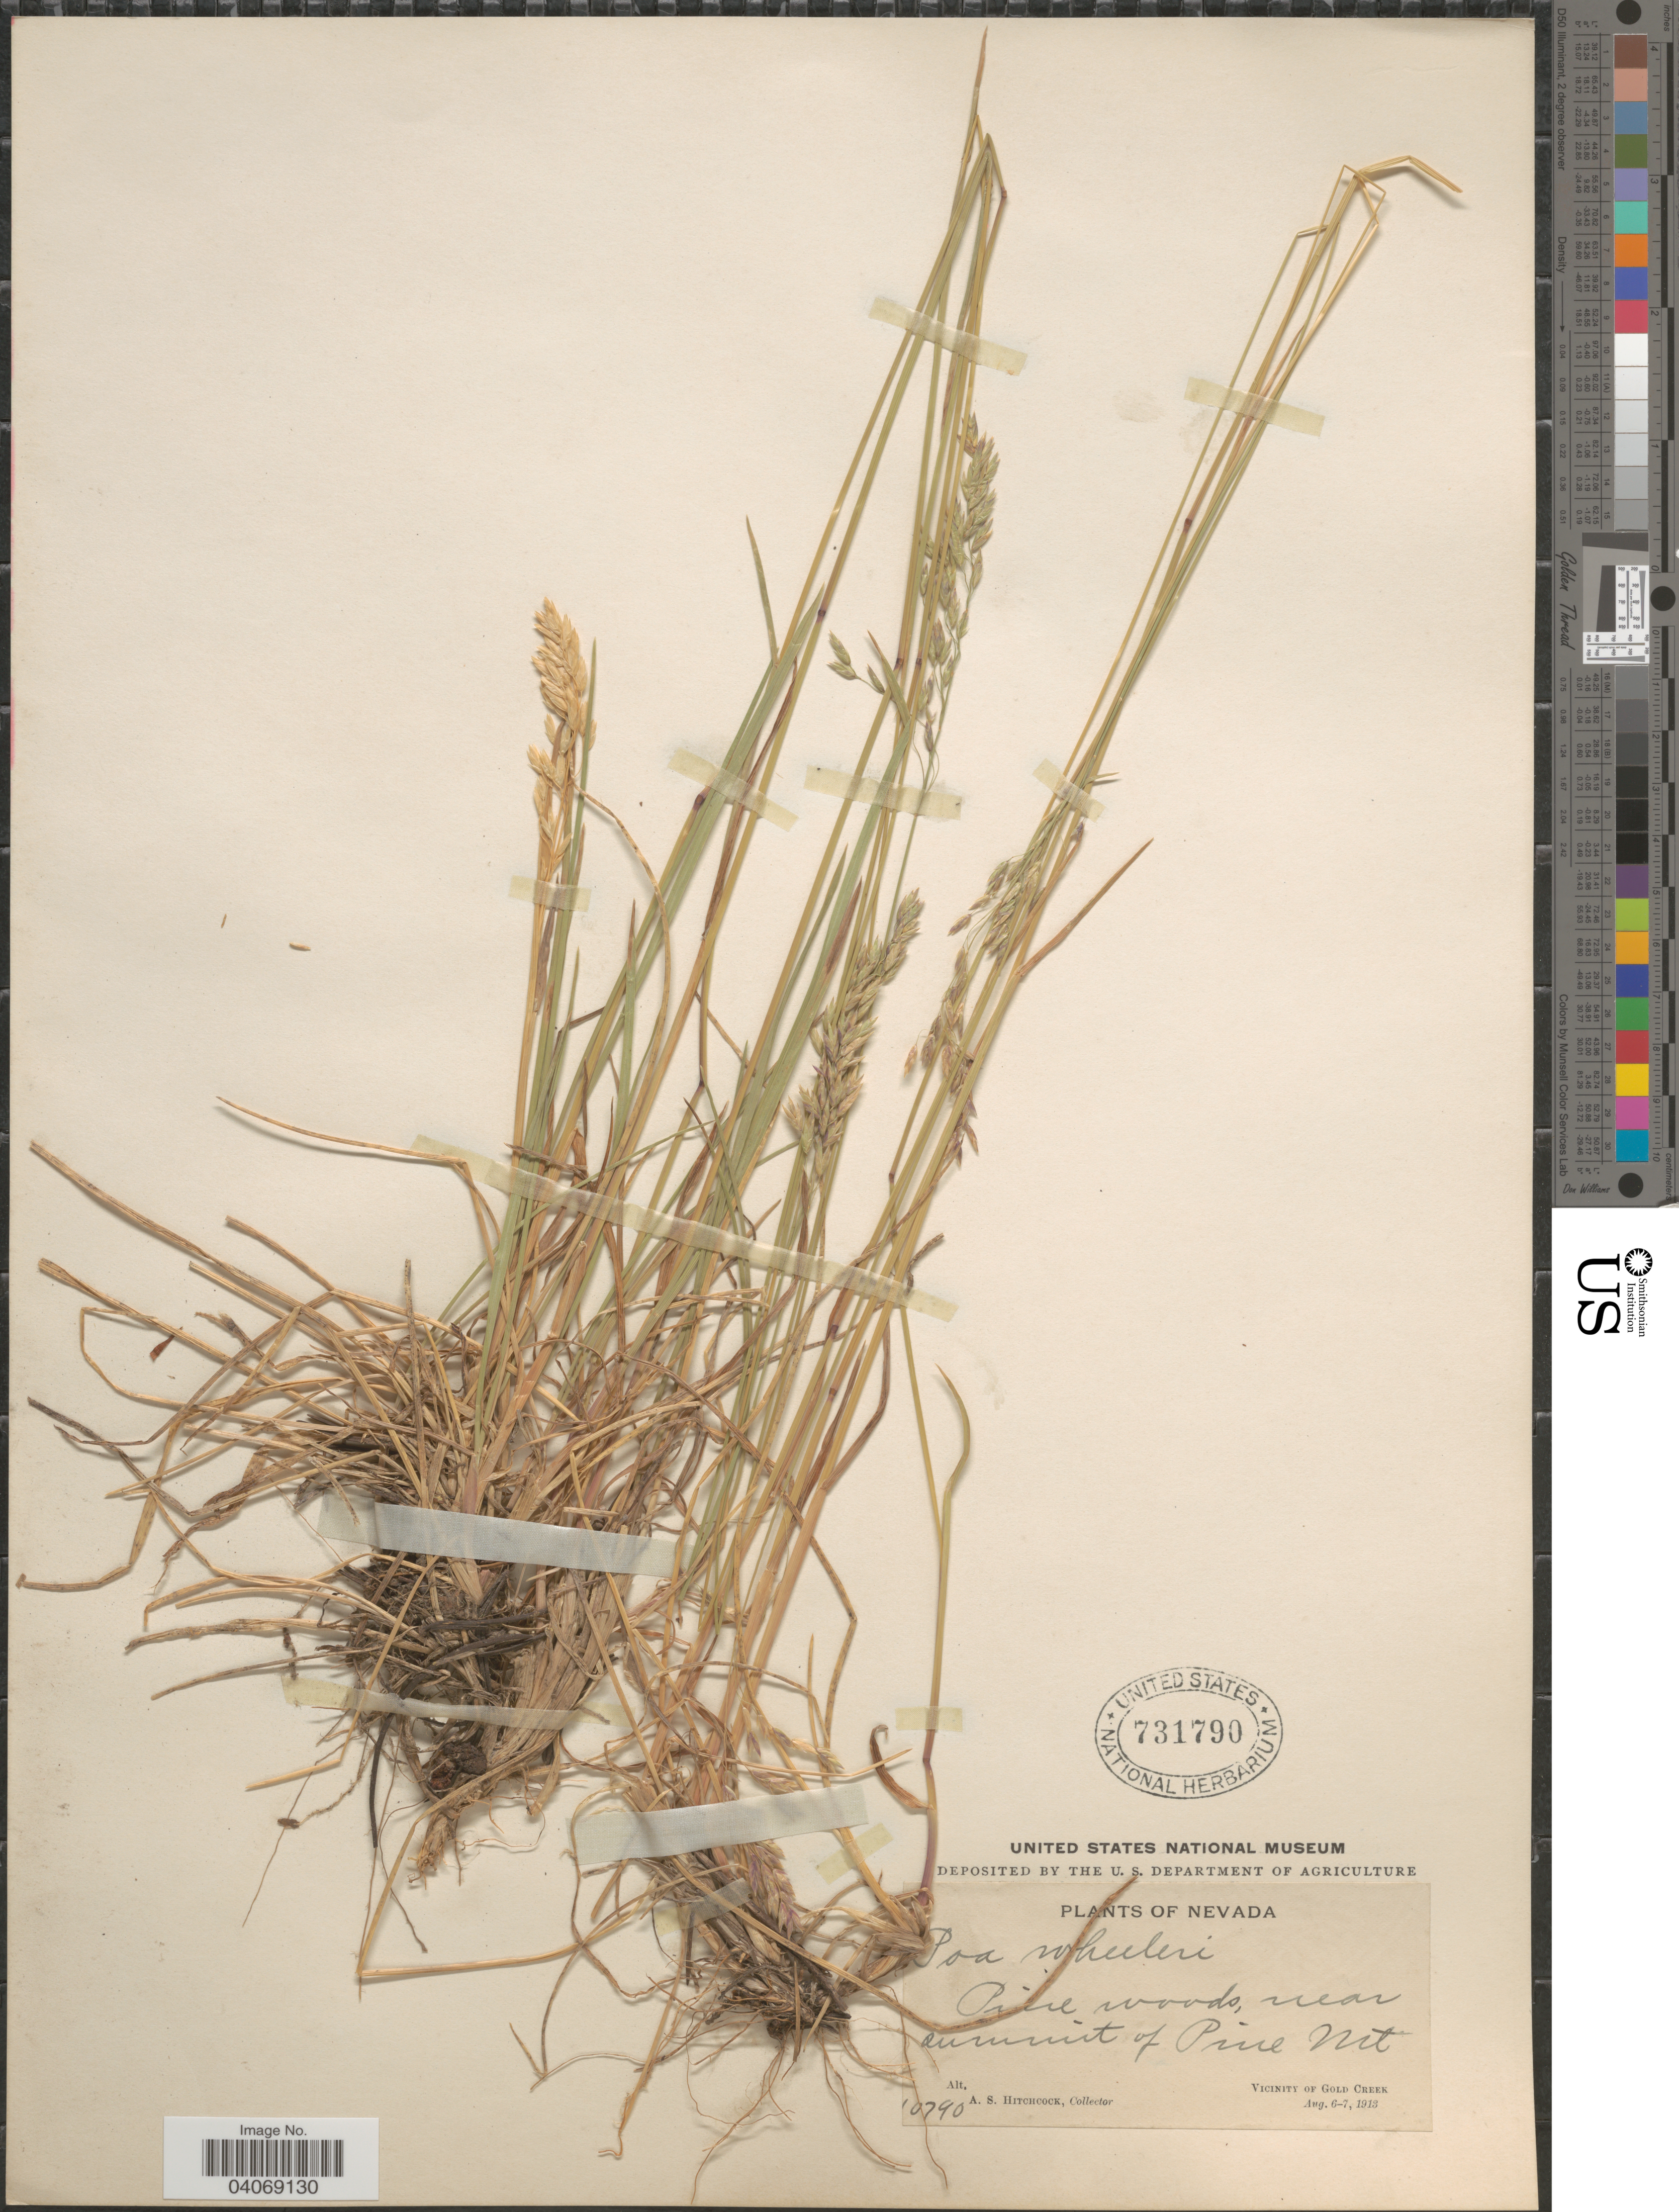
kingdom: Plantae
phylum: Tracheophyta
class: Liliopsida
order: Poales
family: Poaceae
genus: Poa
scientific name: Poa wheeleri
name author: Vasey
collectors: A. S. Hitchcock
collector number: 10790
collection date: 1913-08-06/1913-08-07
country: United States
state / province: Nevada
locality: Pine woods, near summit of Pine Mt. Vicinity of Gold Creek.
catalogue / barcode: US 731790